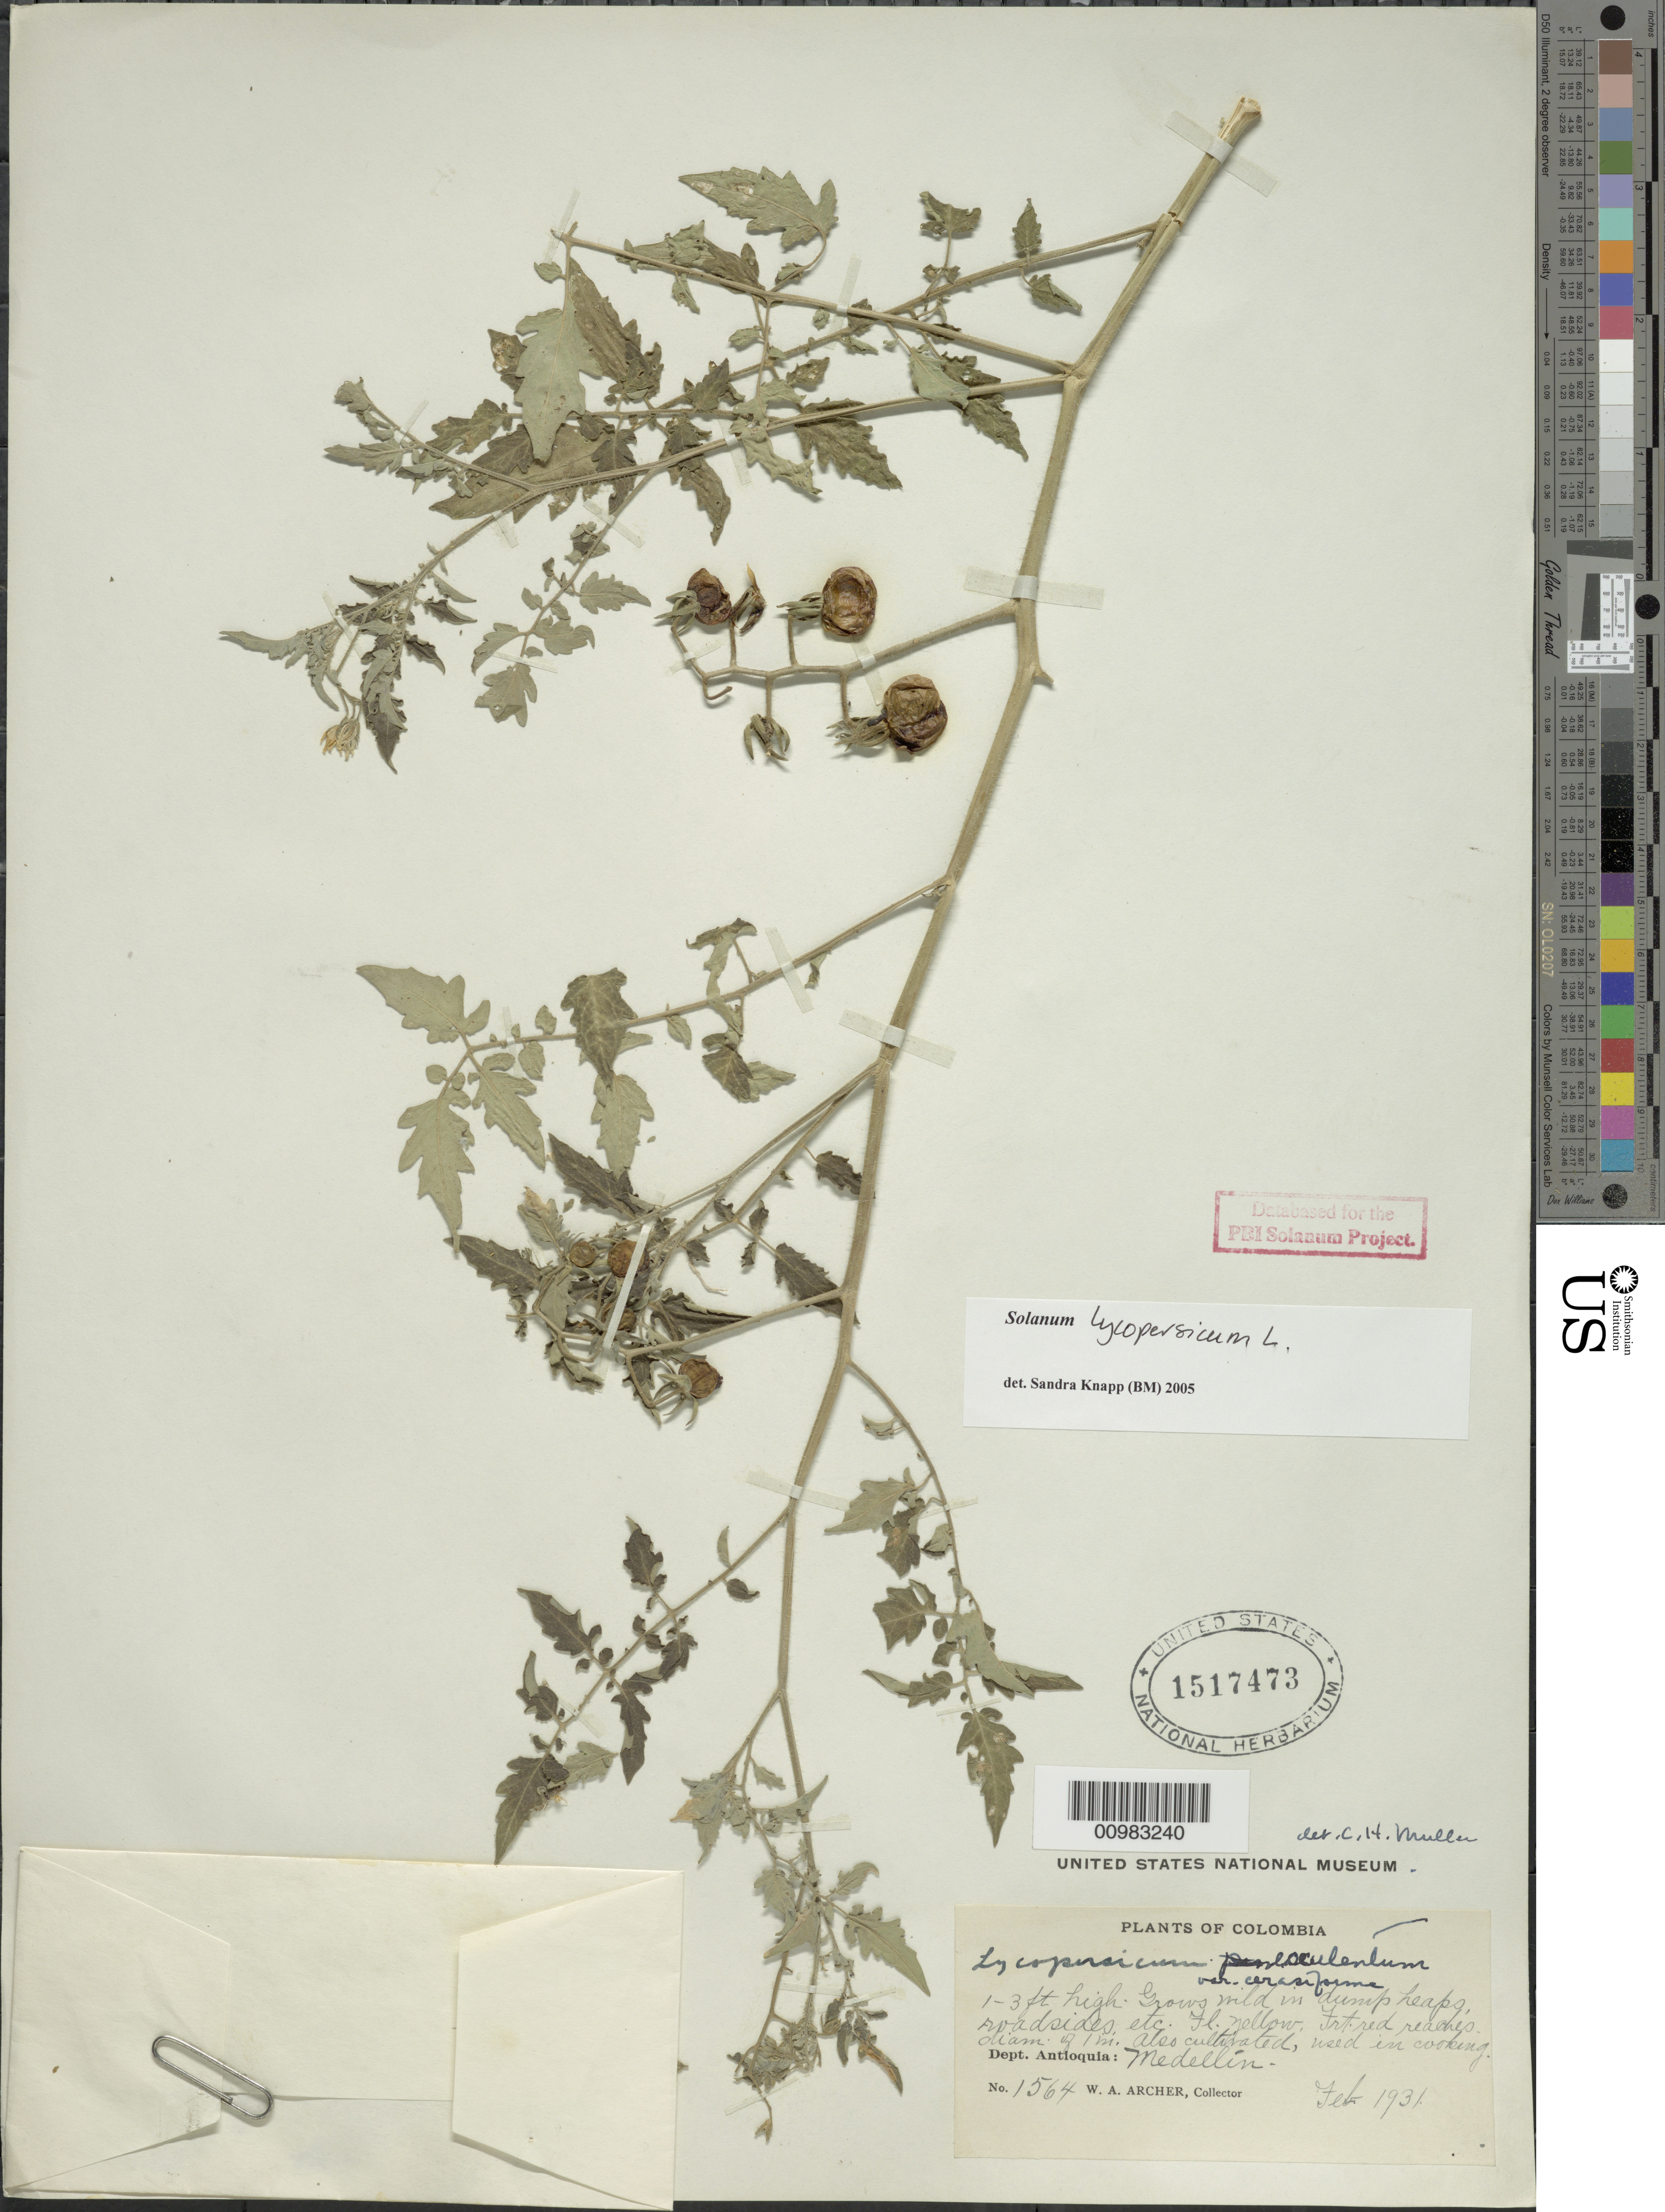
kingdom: Plantae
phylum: Tracheophyta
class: Magnoliopsida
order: Solanales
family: Solanaceae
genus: Solanum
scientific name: Solanum lycopersicum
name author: L.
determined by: Knapp, S. D.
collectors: A. W. Archer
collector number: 1564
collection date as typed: Feb 1931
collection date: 1931-02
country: Colombia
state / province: Antioquia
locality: Medellin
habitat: h: grows in dump heaps and roadsides etc.;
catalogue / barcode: US 1517573